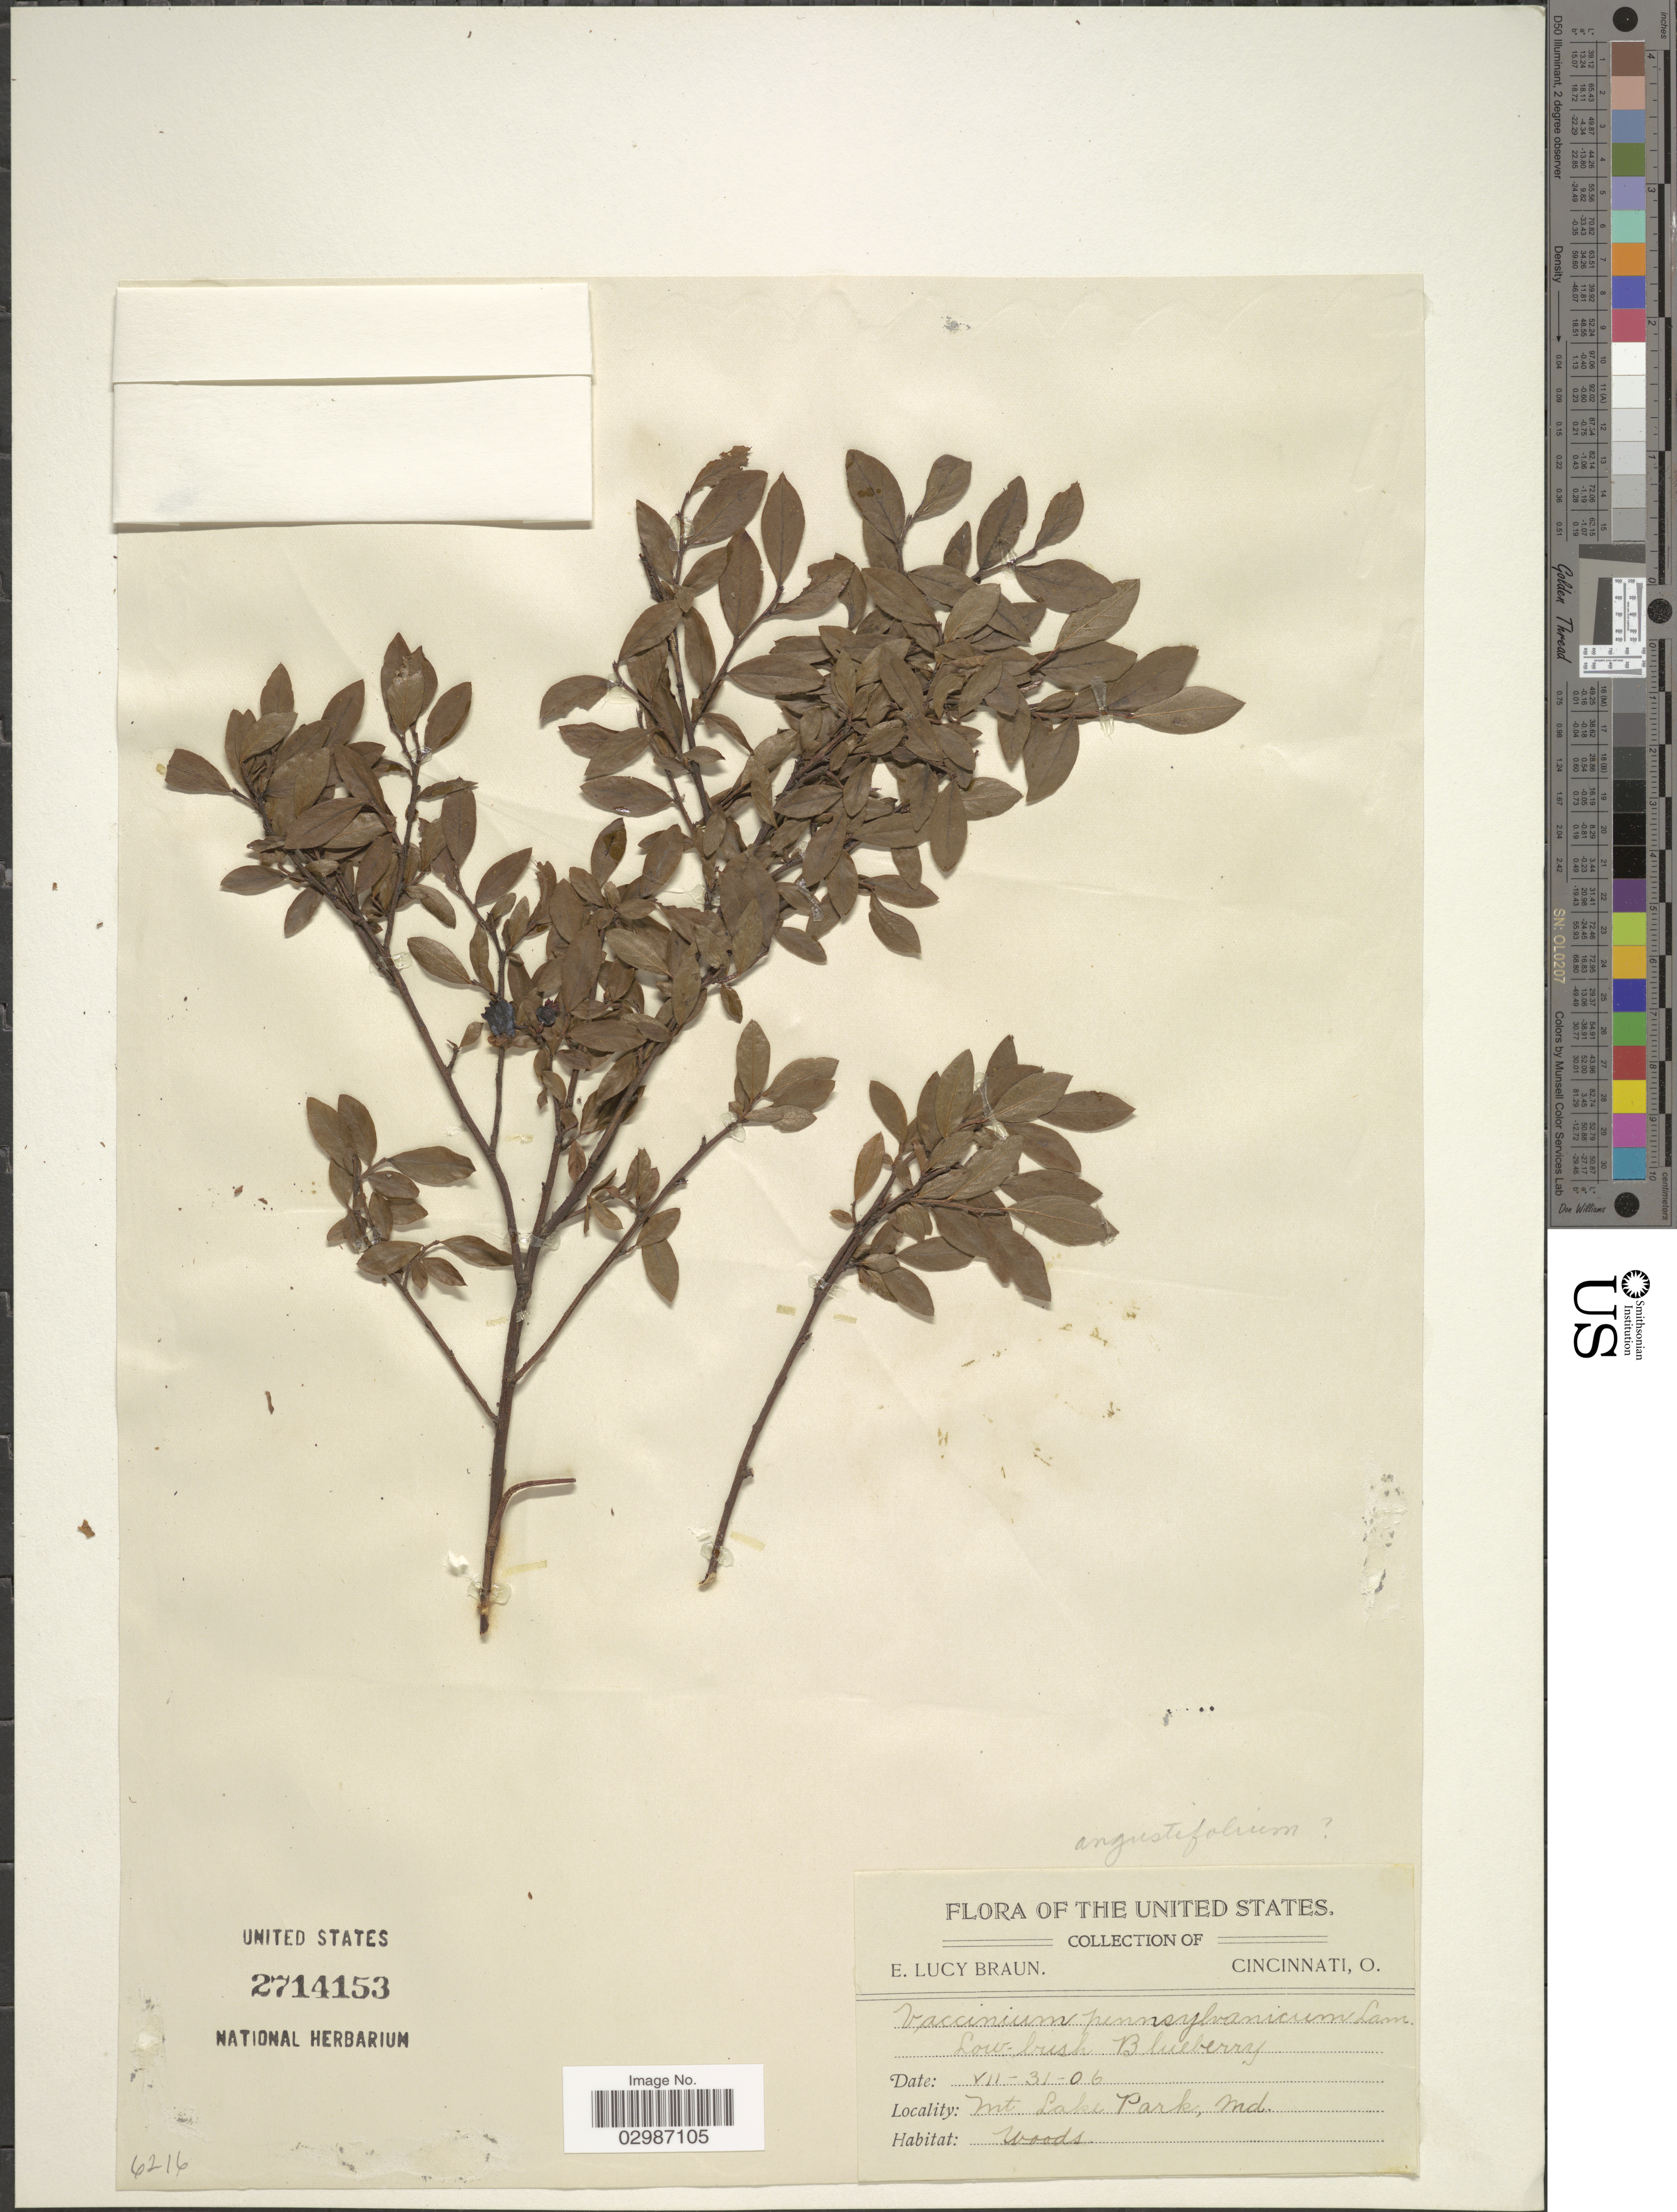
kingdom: Plantae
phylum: Tracheophyta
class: Magnoliopsida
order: Ericales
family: Ericaceae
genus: Vaccinium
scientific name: Vaccinium angustifolium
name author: Aiton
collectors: E. L. Braun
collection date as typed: Transcribed d/m/y: 31/7/6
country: United States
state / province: Indiana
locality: Mt. Lake Park.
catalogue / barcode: US 2714153